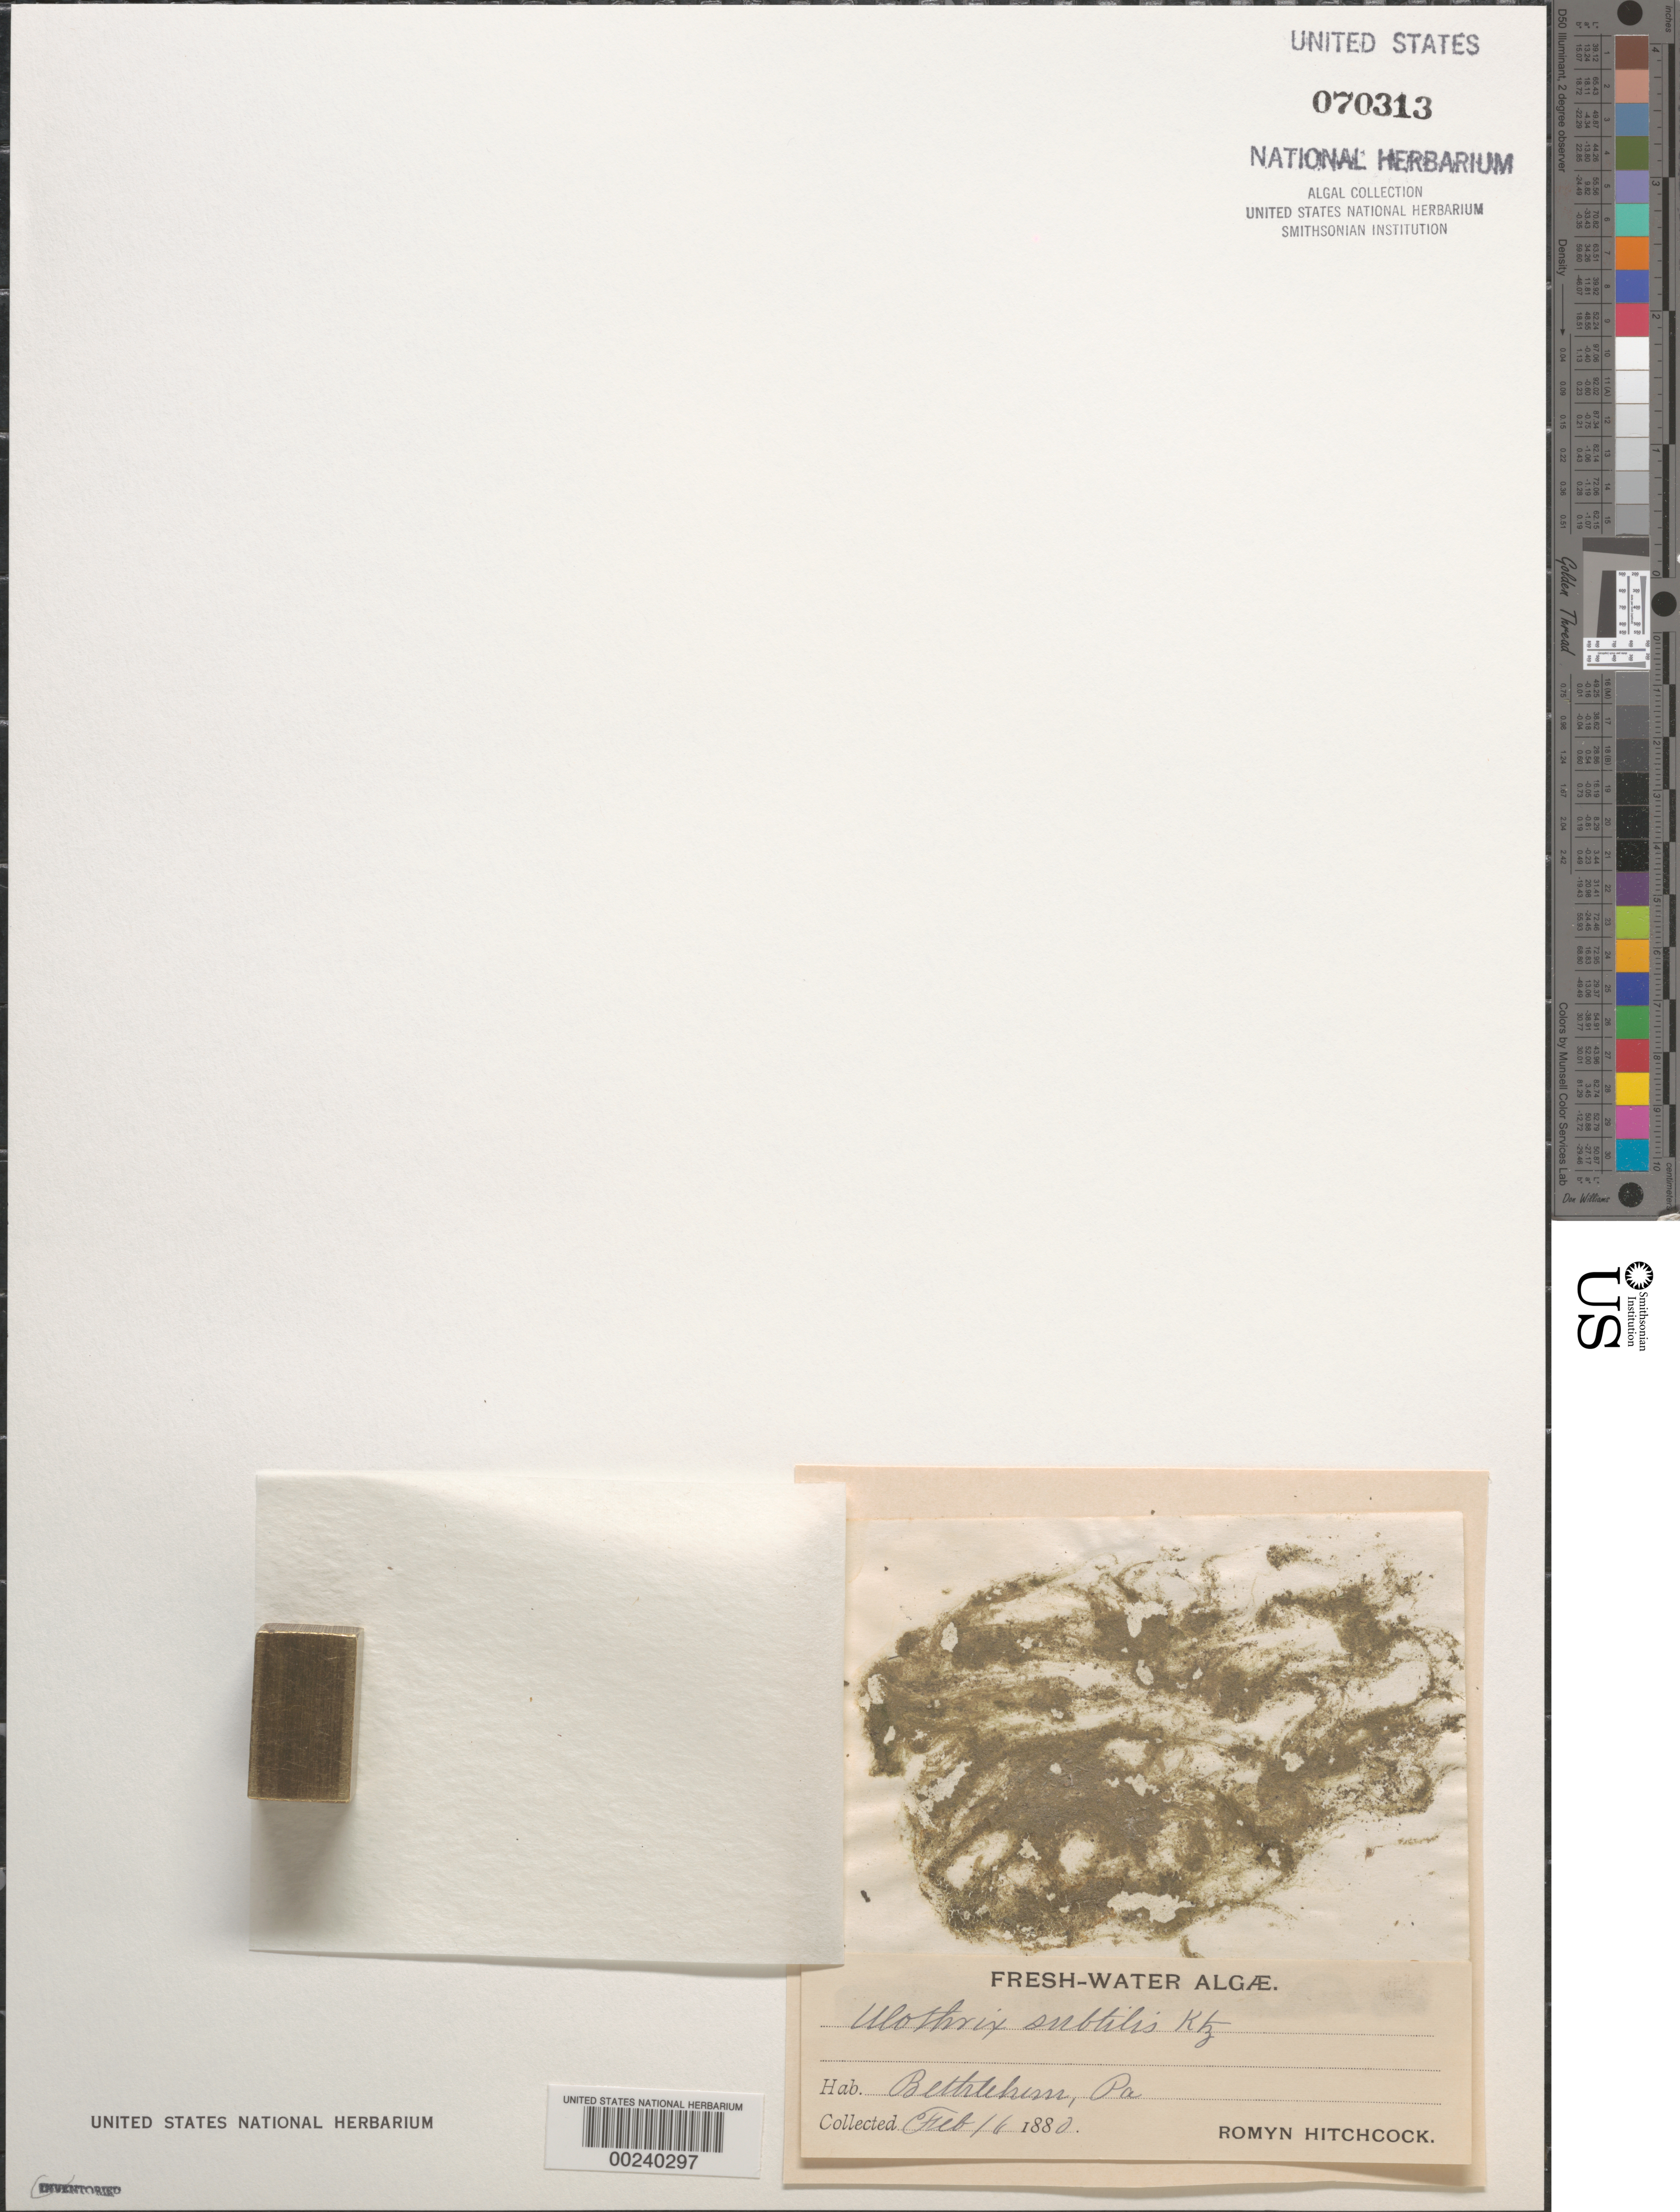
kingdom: Plantae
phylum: Chlorophyta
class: Ulvophyceae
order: Ulotrichales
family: Ulotrichaceae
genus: Ulothrix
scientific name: Ulothrix subtilis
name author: Kütz.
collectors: R. Hitchcock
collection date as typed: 11 Feb 1880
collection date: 1880-02-11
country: United States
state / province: Pennsylvania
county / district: Northampton County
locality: Bethlehem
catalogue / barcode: US 70313